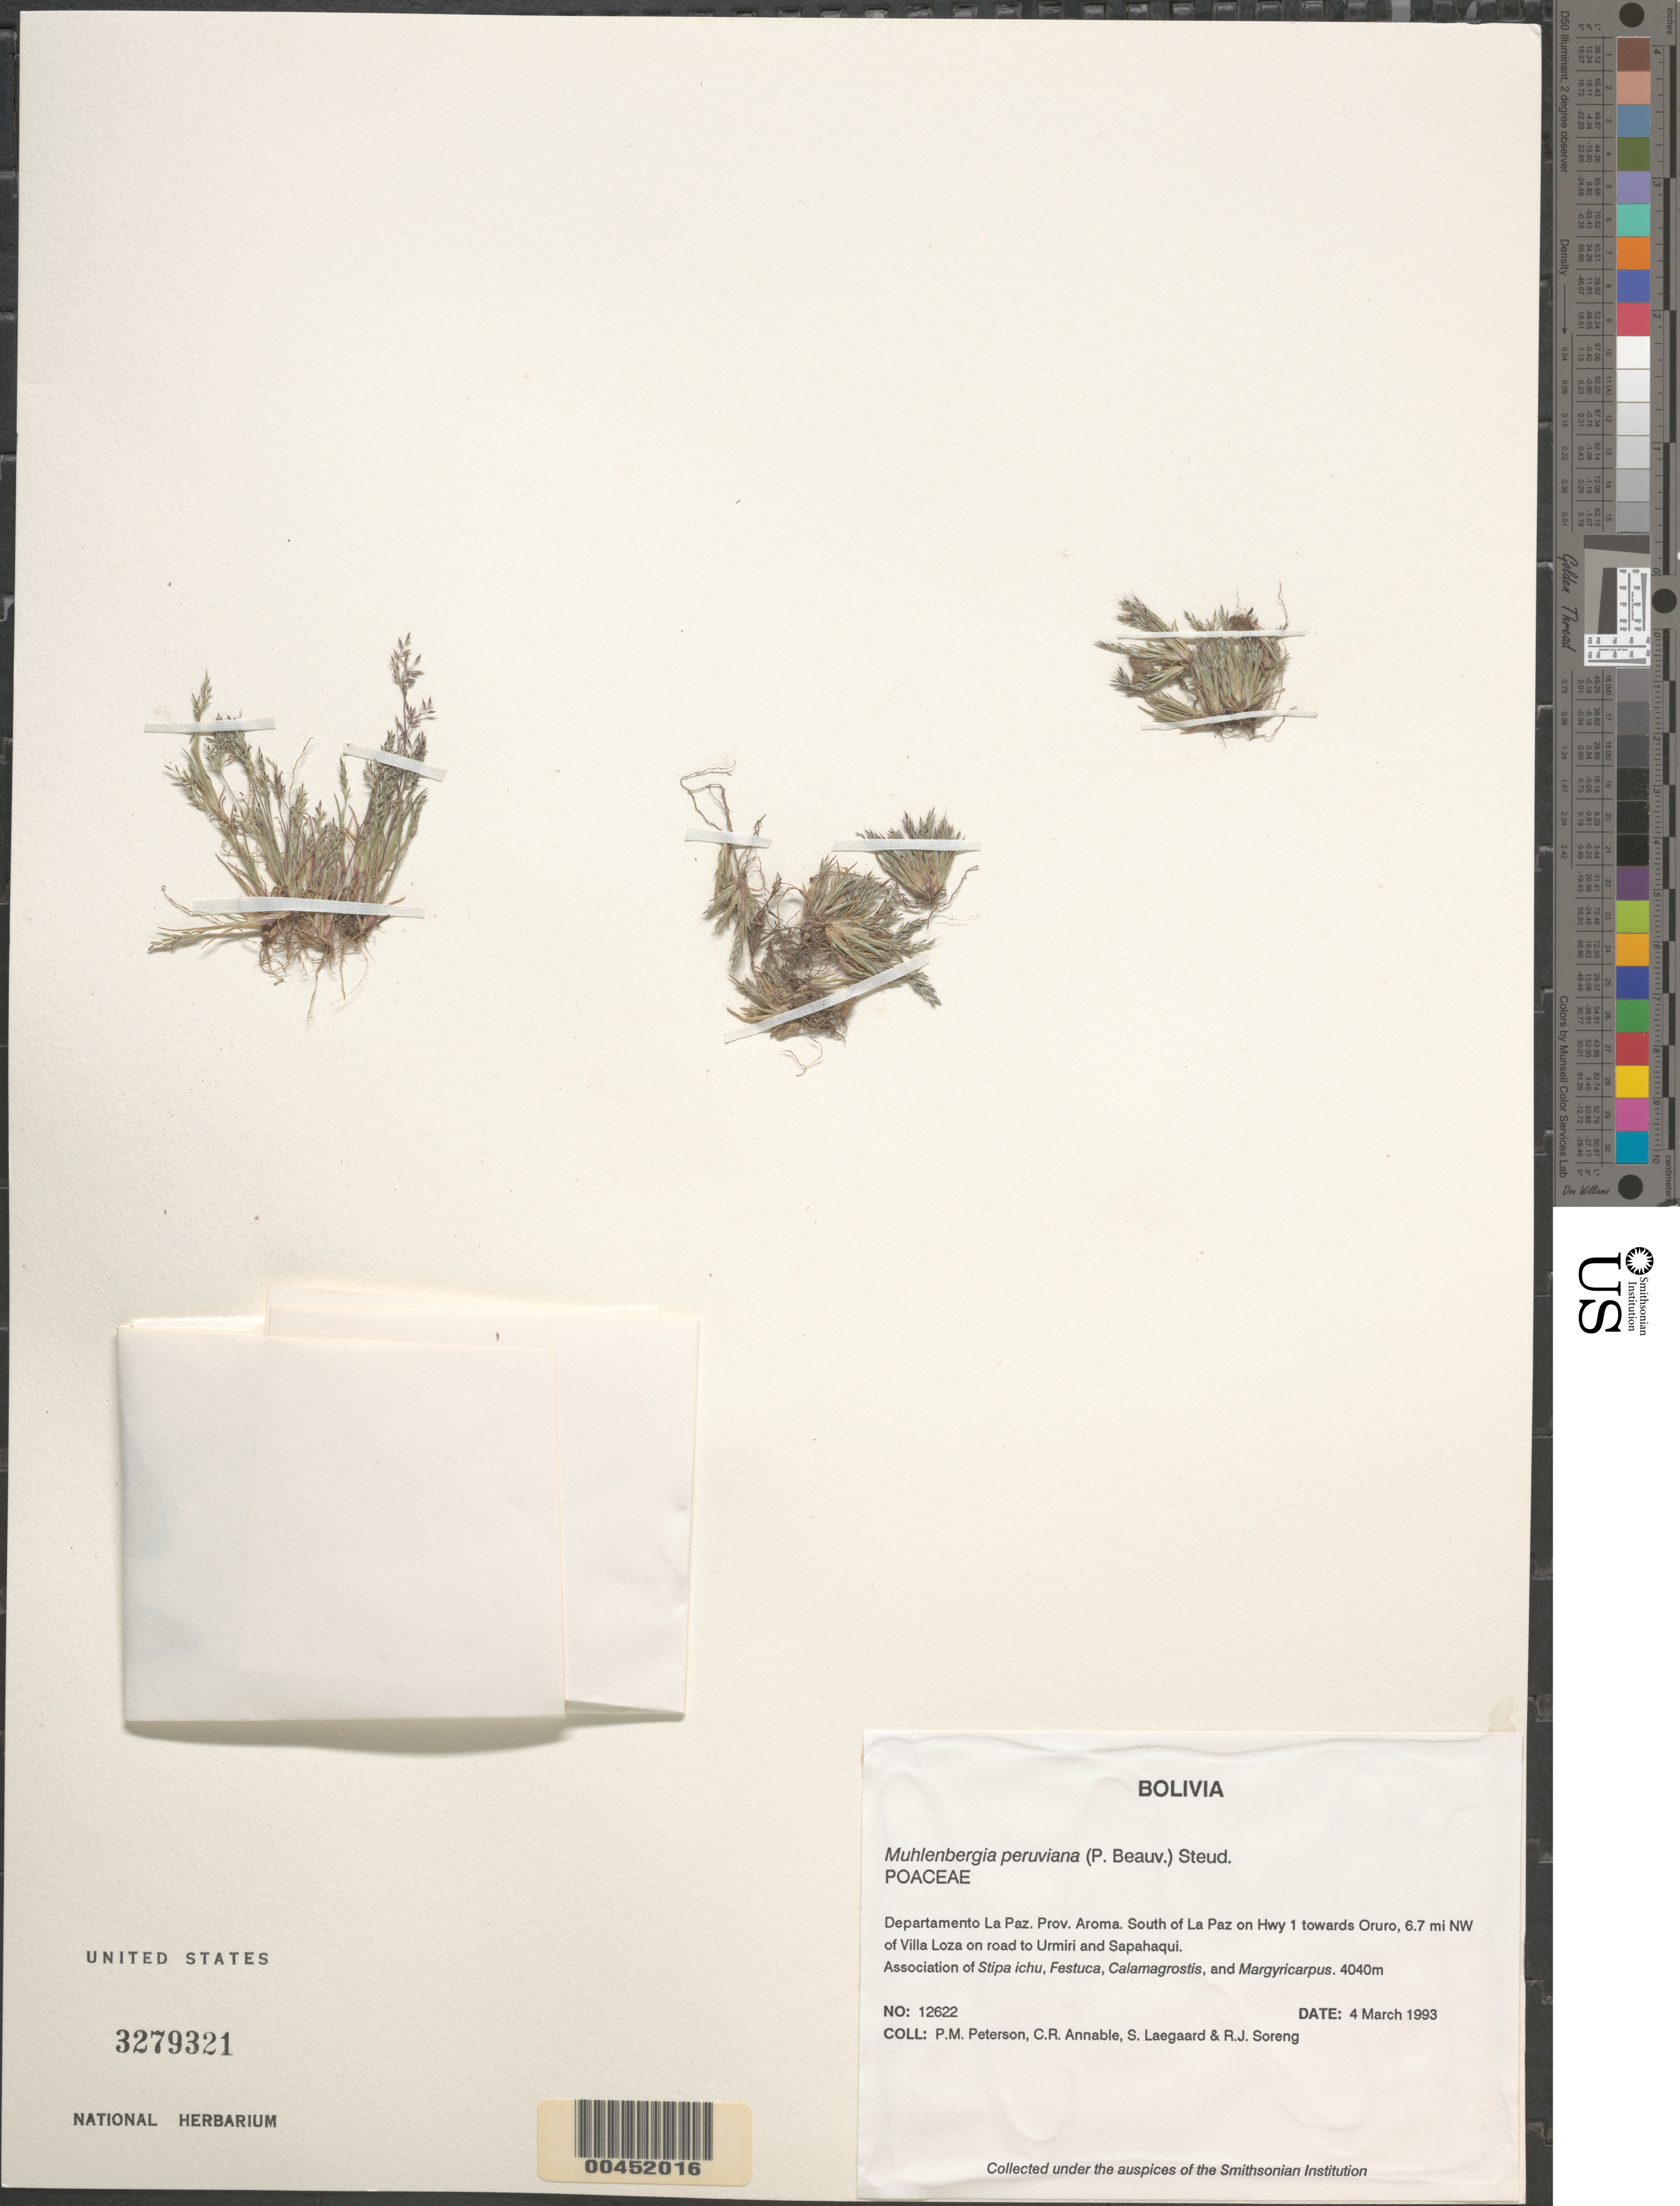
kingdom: Plantae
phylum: Tracheophyta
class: Liliopsida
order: Poales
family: Poaceae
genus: Muhlenbergia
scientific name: Muhlenbergia peruviana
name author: (P. Beauv.) Steud.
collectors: P. M. Peterson, C. R. Annable, S. Lægaard & R. J. Soreng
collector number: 12622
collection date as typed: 04 Mar 1993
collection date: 1993-03-04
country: Bolivia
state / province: La Paz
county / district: Aroma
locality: South of La Paz on Hwy 1 towards Oruro, 6.7 mi NW of Villa Loza on road to Urmiri and Sapahaqui.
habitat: Association of Stipa ichu, Festuca, Calamagrostis, and Margyricarpus.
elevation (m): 4040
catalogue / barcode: US 3279321